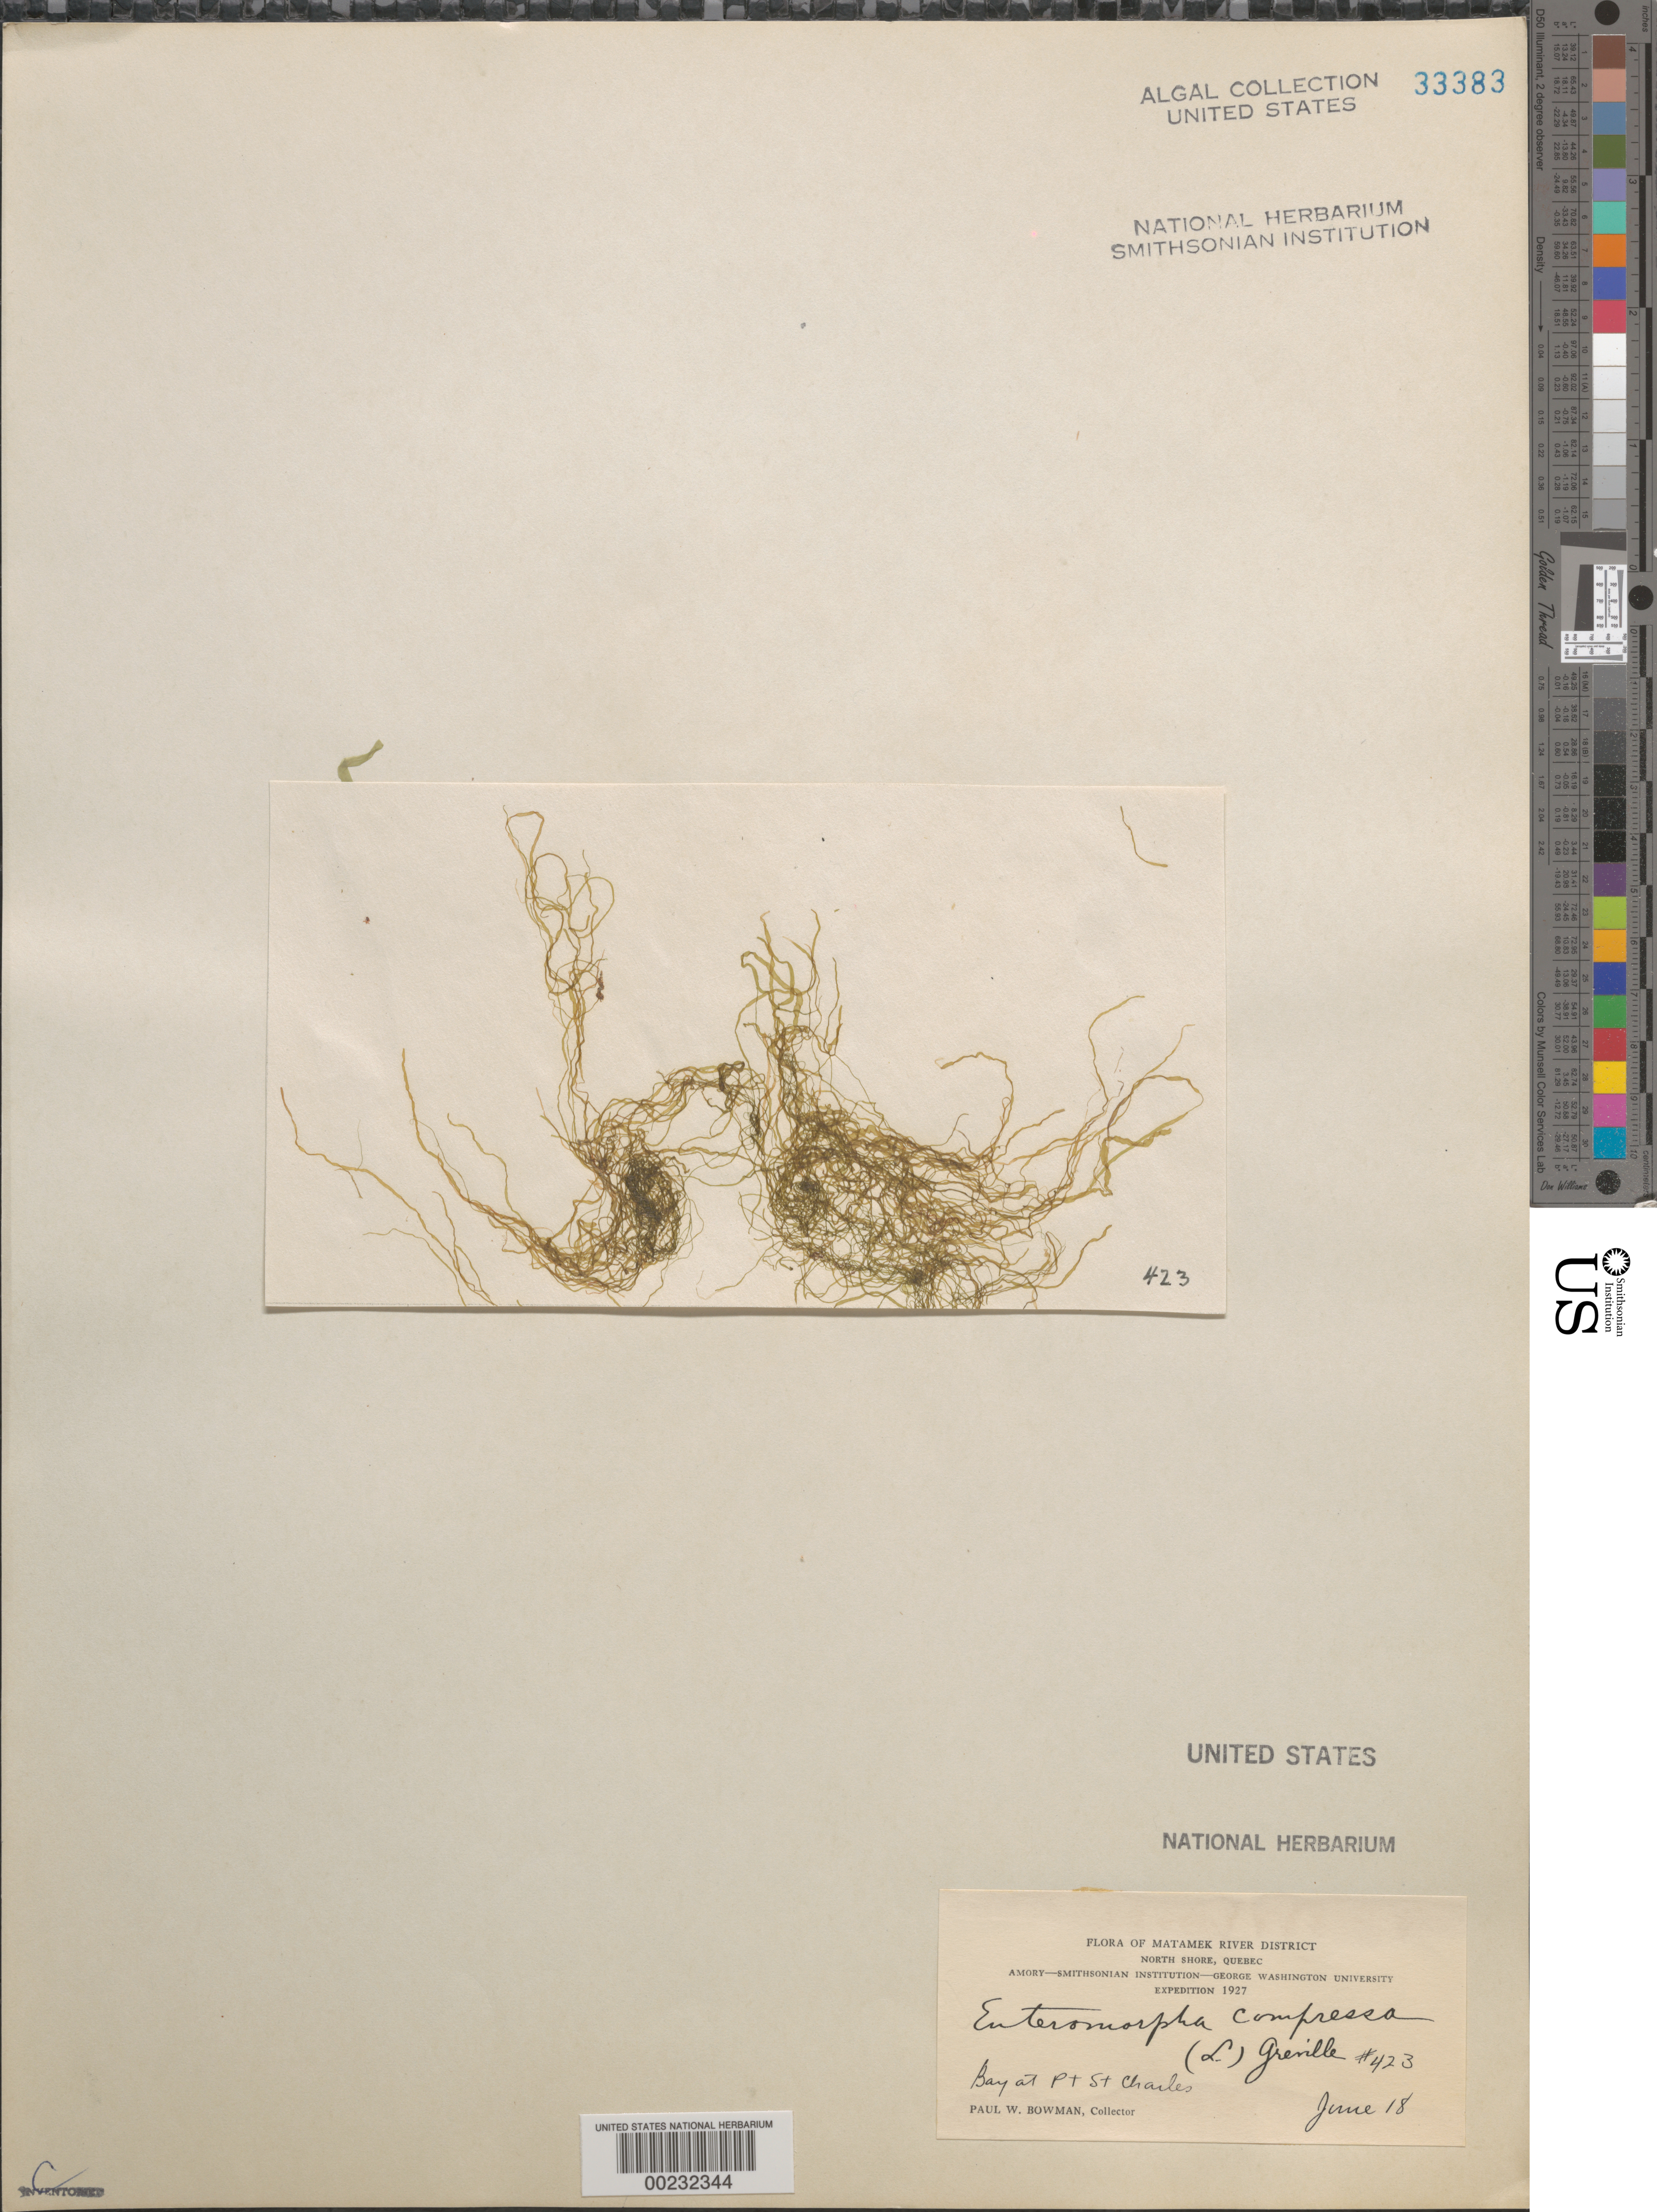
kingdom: Plantae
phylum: Chlorophyta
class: Ulvophyceae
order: Ulvales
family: Ulvaceae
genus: Ulva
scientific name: Ulva compressa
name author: L.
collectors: P. Bowman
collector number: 427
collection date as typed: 18 Jun 1927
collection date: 1927-06-18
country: Canada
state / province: Quebec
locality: Matamek river district, north shore, bay at point st. charles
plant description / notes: Amory-Smithsonian Institution-George Washington University Expedition, 1927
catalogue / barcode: US 33383